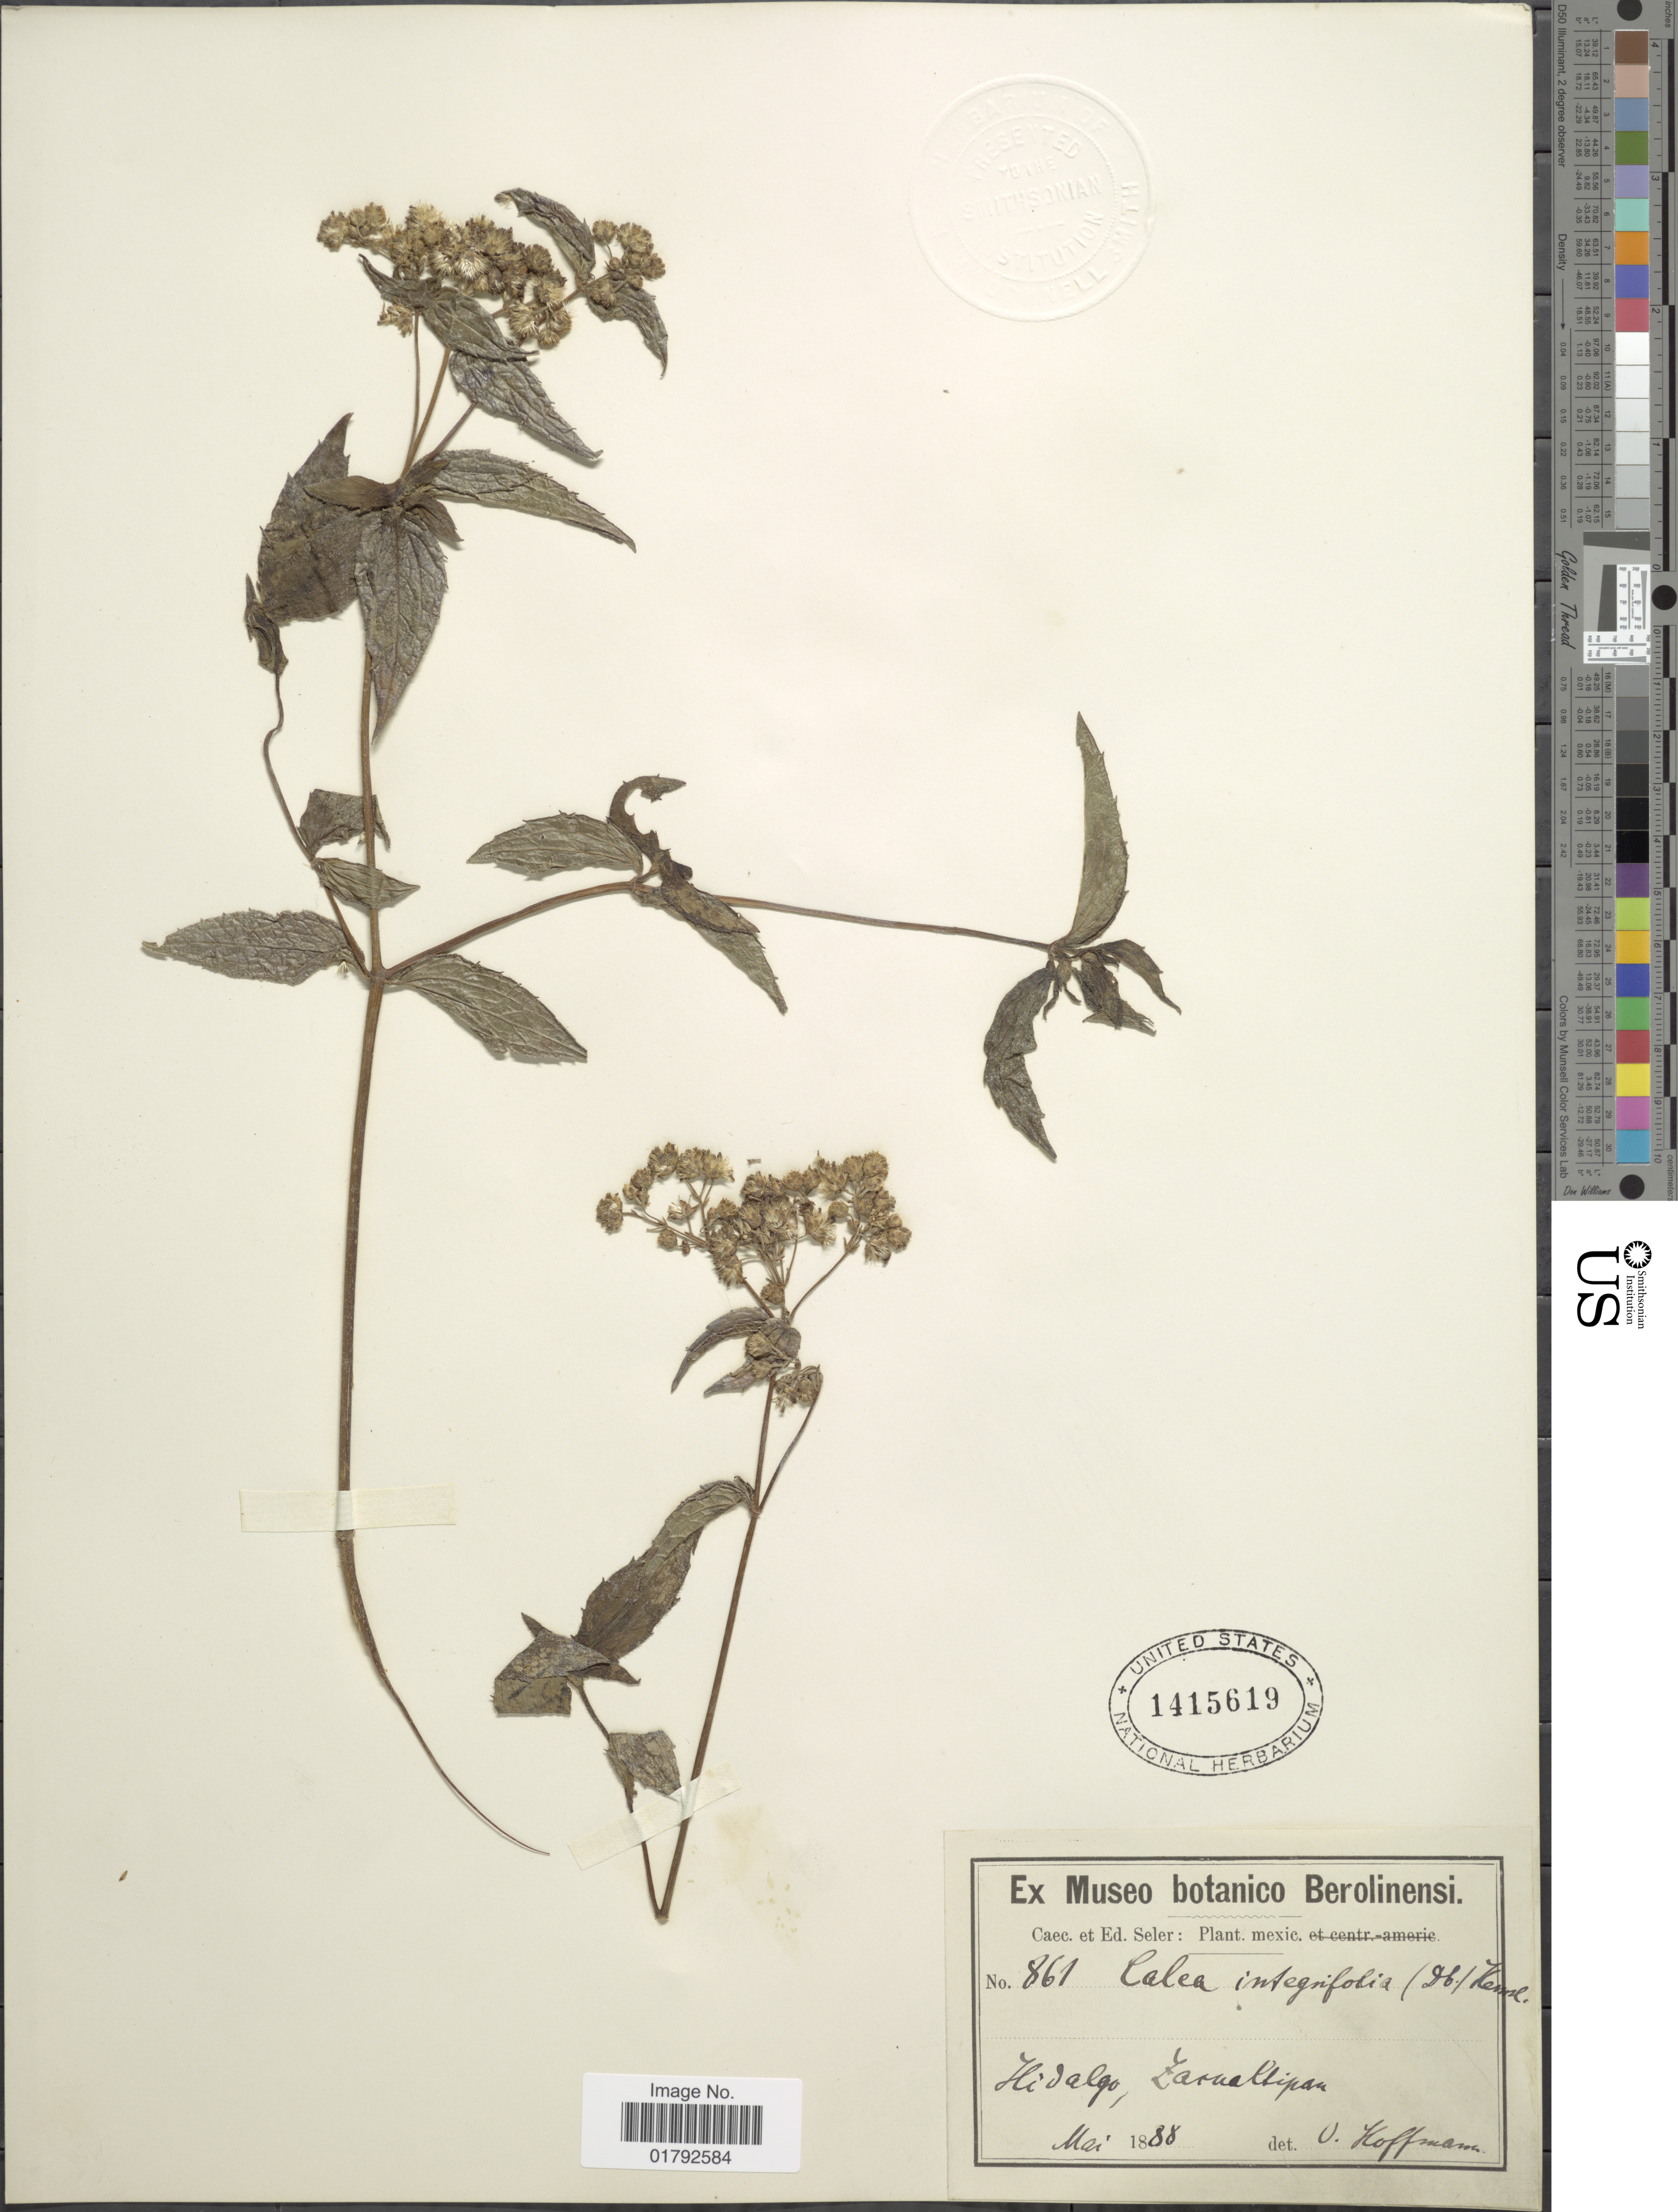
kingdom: Plantae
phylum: Tracheophyta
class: Magnoliopsida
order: Asterales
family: Asteraceae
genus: Alloispermum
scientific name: Alloispermum integrifolium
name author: (DC.) H. Rob.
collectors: ex Caec. et Ed Seler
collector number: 861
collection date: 1888-05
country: Mexico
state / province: Hidalgo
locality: Zacualtipan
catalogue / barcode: US 1415619